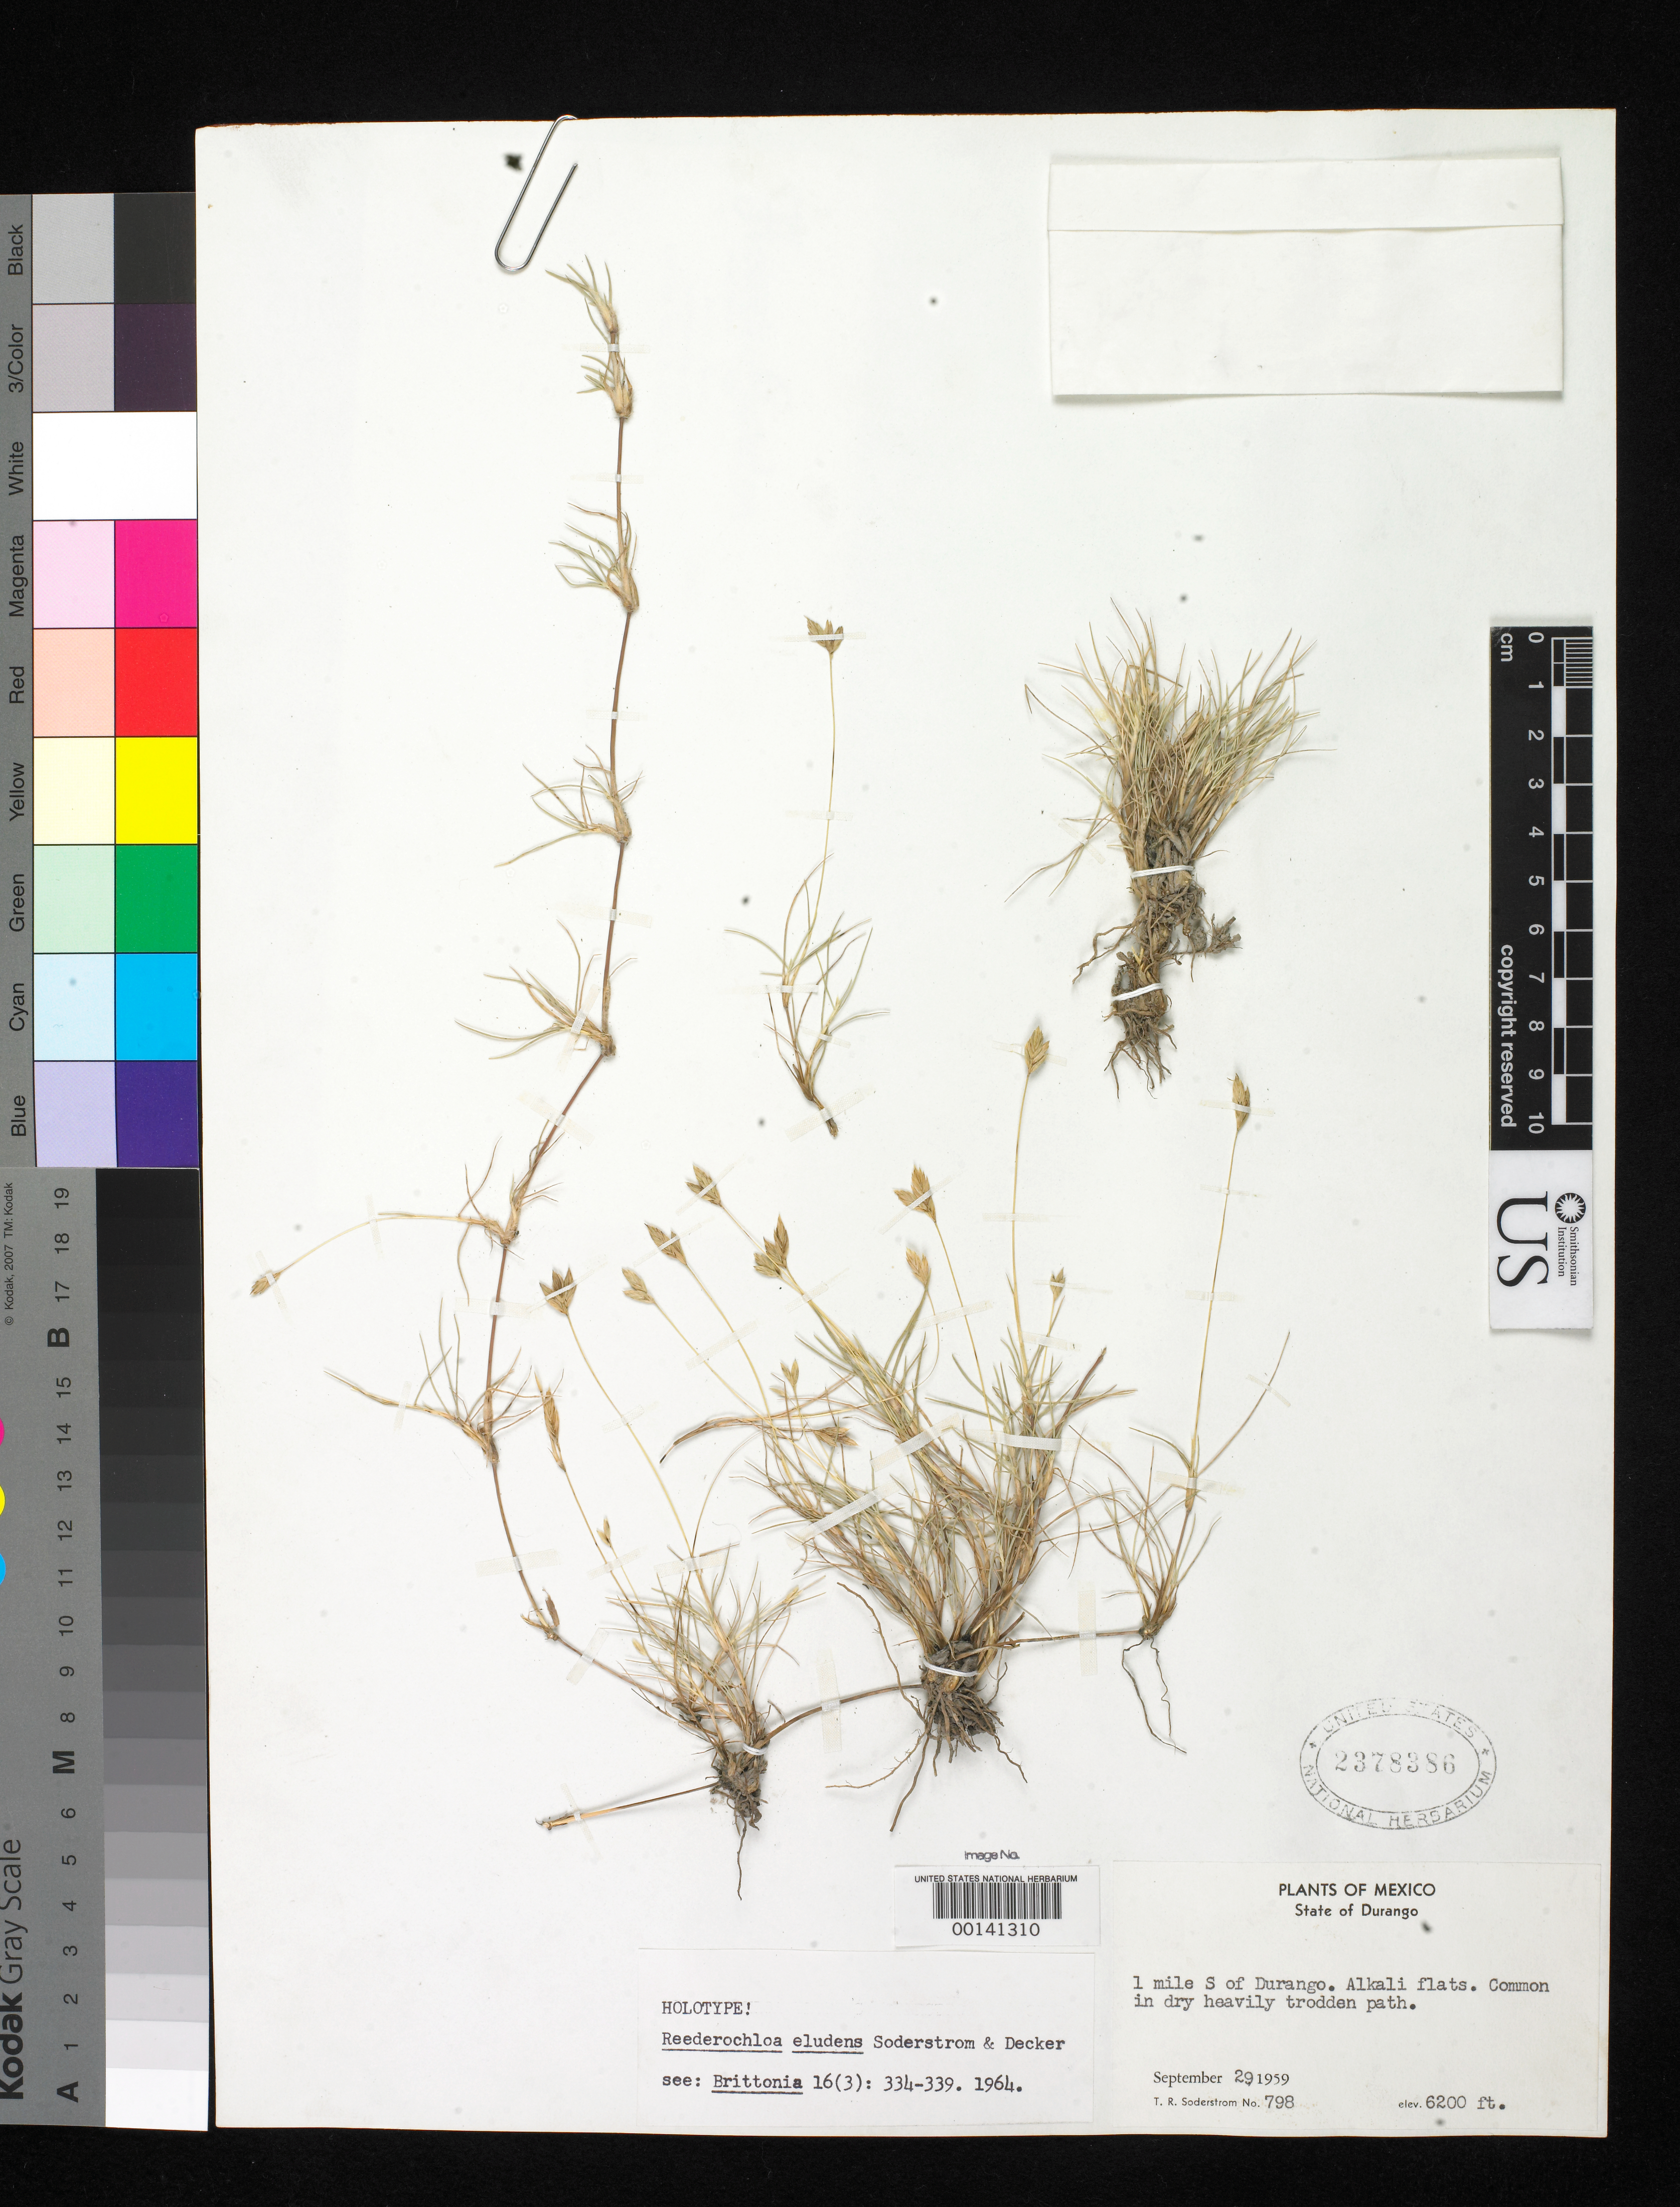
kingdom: Plantae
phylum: Tracheophyta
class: Liliopsida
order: Poales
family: Poaceae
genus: Reederochloa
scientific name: Reederochloa eludens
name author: Soderstr. & H. F. Decker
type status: Holotype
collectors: T. R. Soderstrom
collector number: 798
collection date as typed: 29 Sep 1959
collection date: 1959-09-29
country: Mexico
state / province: Durango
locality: S of Durango; alt. 6200 ft.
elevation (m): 1890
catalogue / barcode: US 2378386